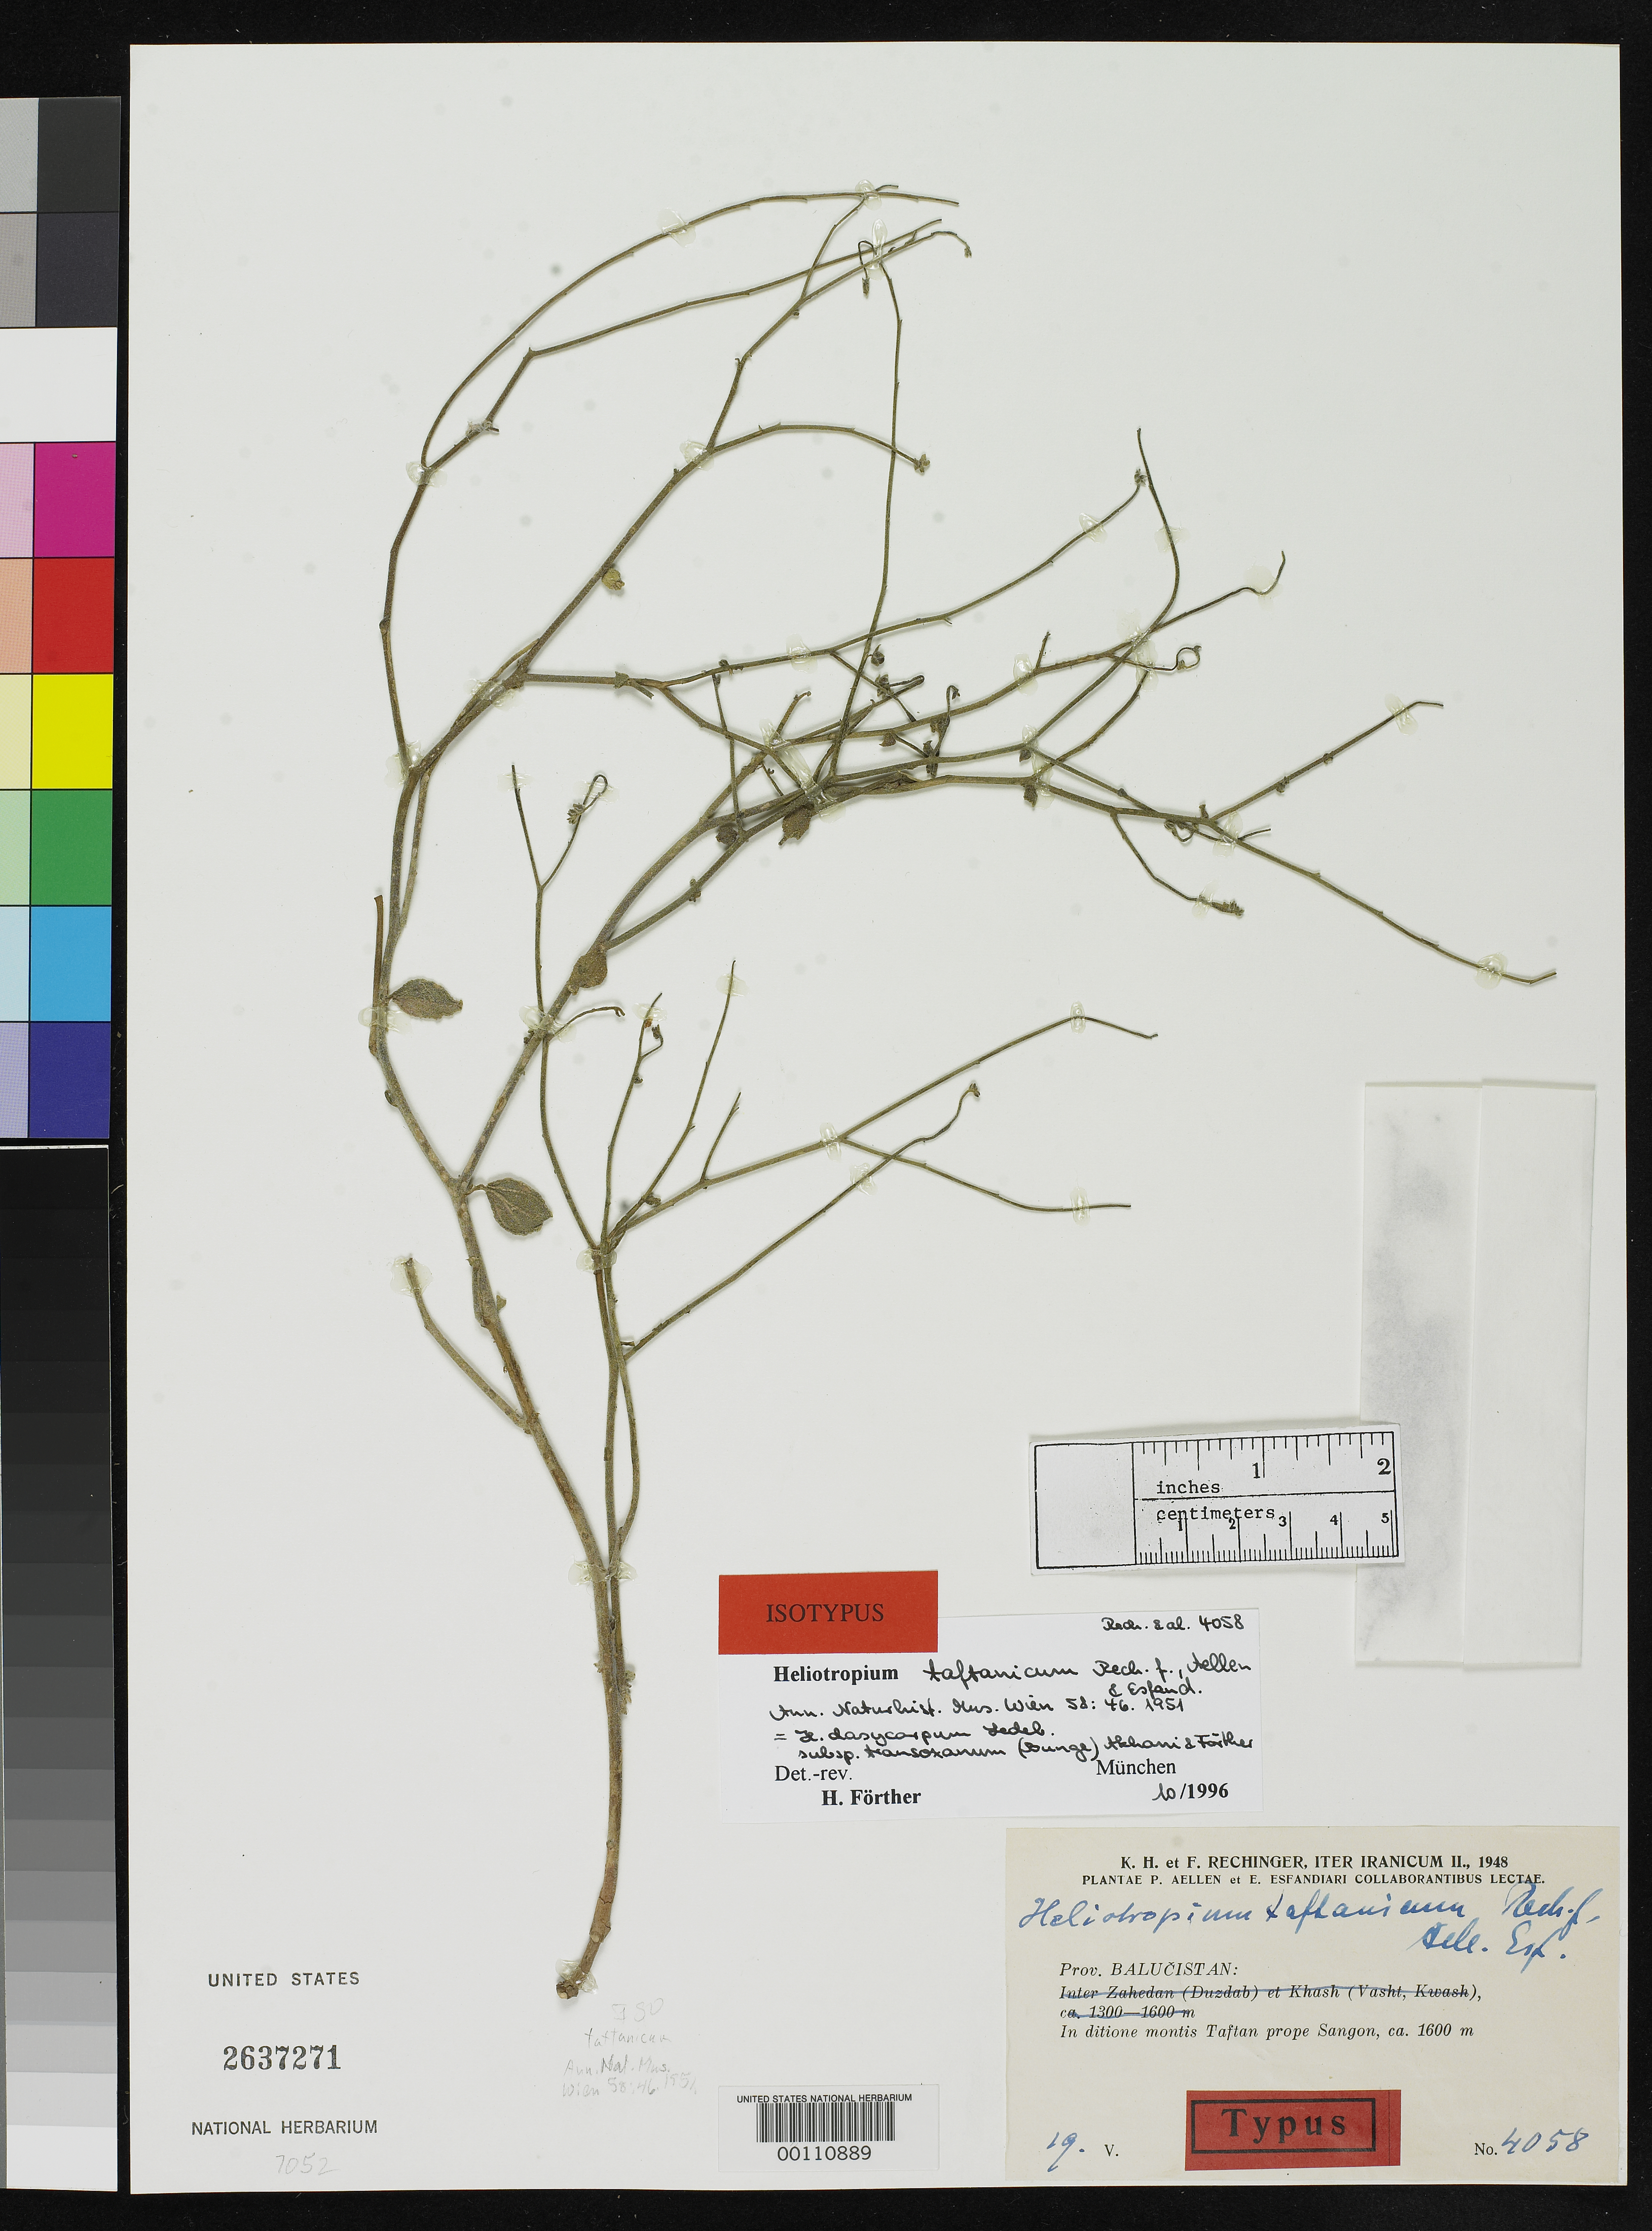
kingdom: Plantae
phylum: Tracheophyta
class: Magnoliopsida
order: Boraginales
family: Heliotropiaceae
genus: Heliotropium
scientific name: Heliotropium taftanicum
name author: Rech. f.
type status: Isotype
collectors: K. H. Rechinger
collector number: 4058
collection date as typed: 19 May 1948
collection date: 1948-05-19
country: Iran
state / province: Sistan and Baluchistan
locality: Inditione montis Taftan prope Sangon.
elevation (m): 1600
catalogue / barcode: US 2637271